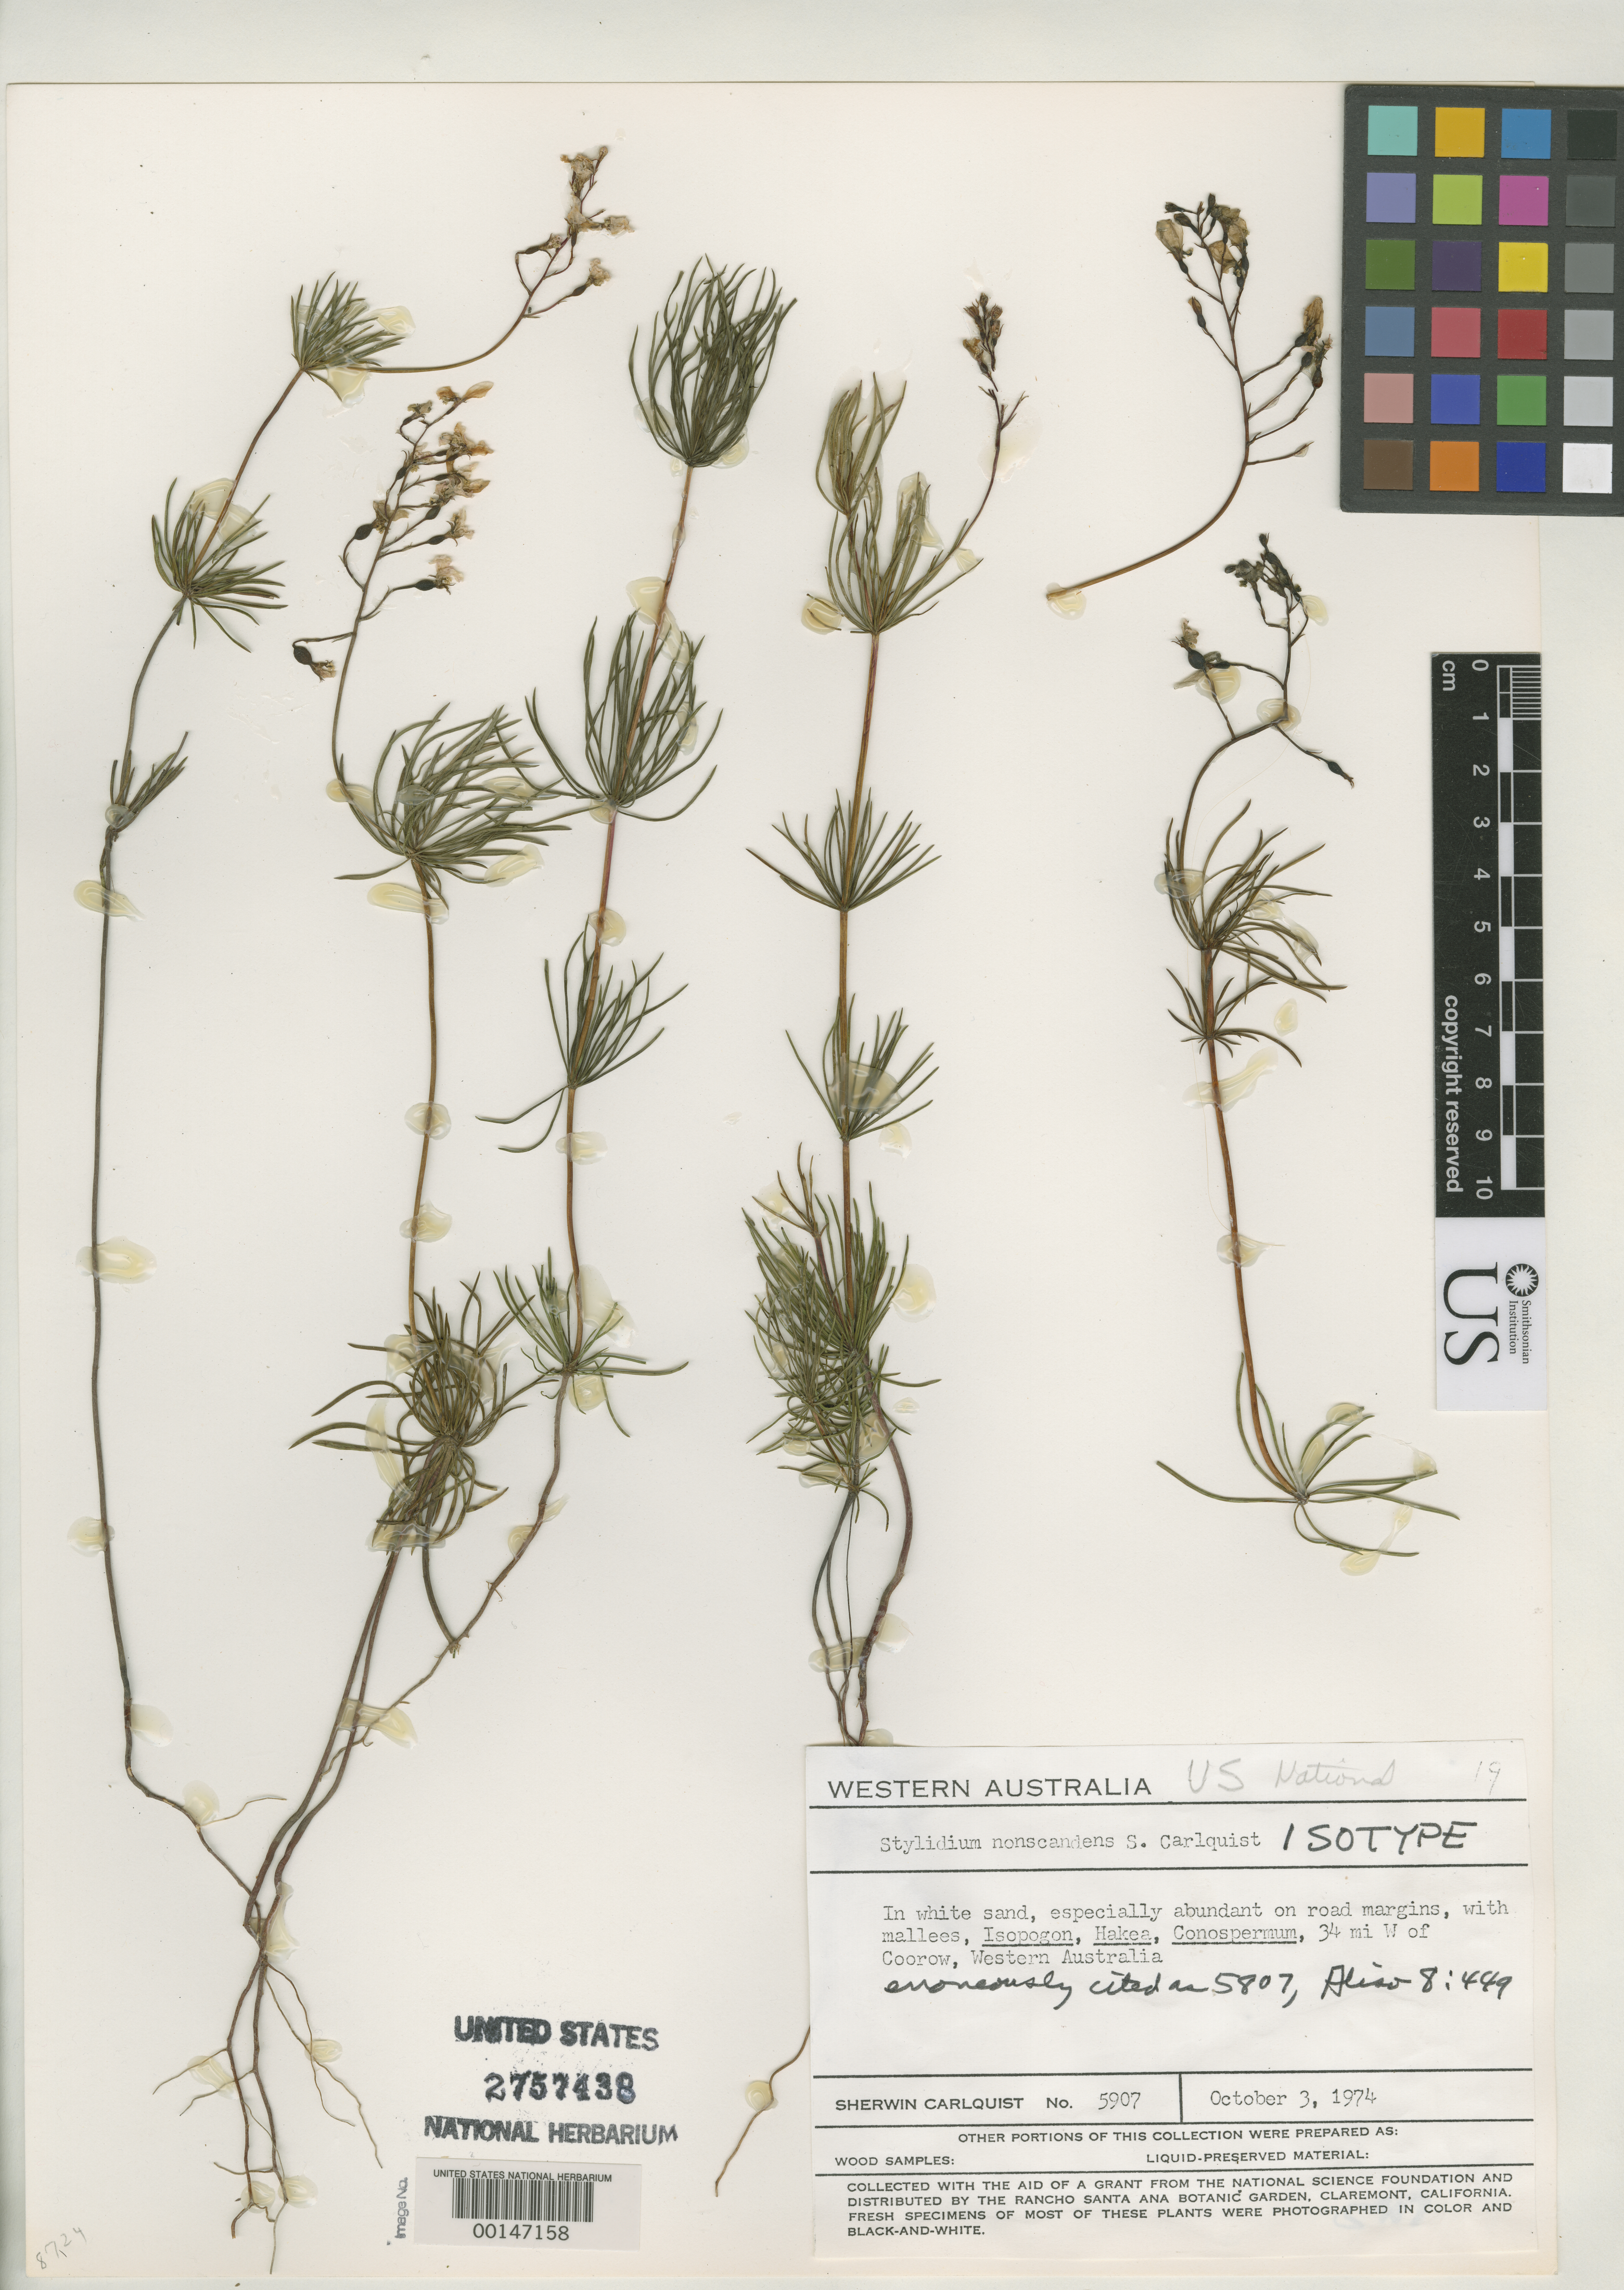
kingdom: Plantae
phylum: Tracheophyta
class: Magnoliopsida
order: Asterales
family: Stylidiaceae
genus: Stylidium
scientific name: Stylidium nonscandens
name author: Carlquist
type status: Isotype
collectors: S. Carlquist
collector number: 5907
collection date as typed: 03 Oct 1974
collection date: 1974-10-03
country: Australia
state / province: Western Australia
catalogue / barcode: US 2757438